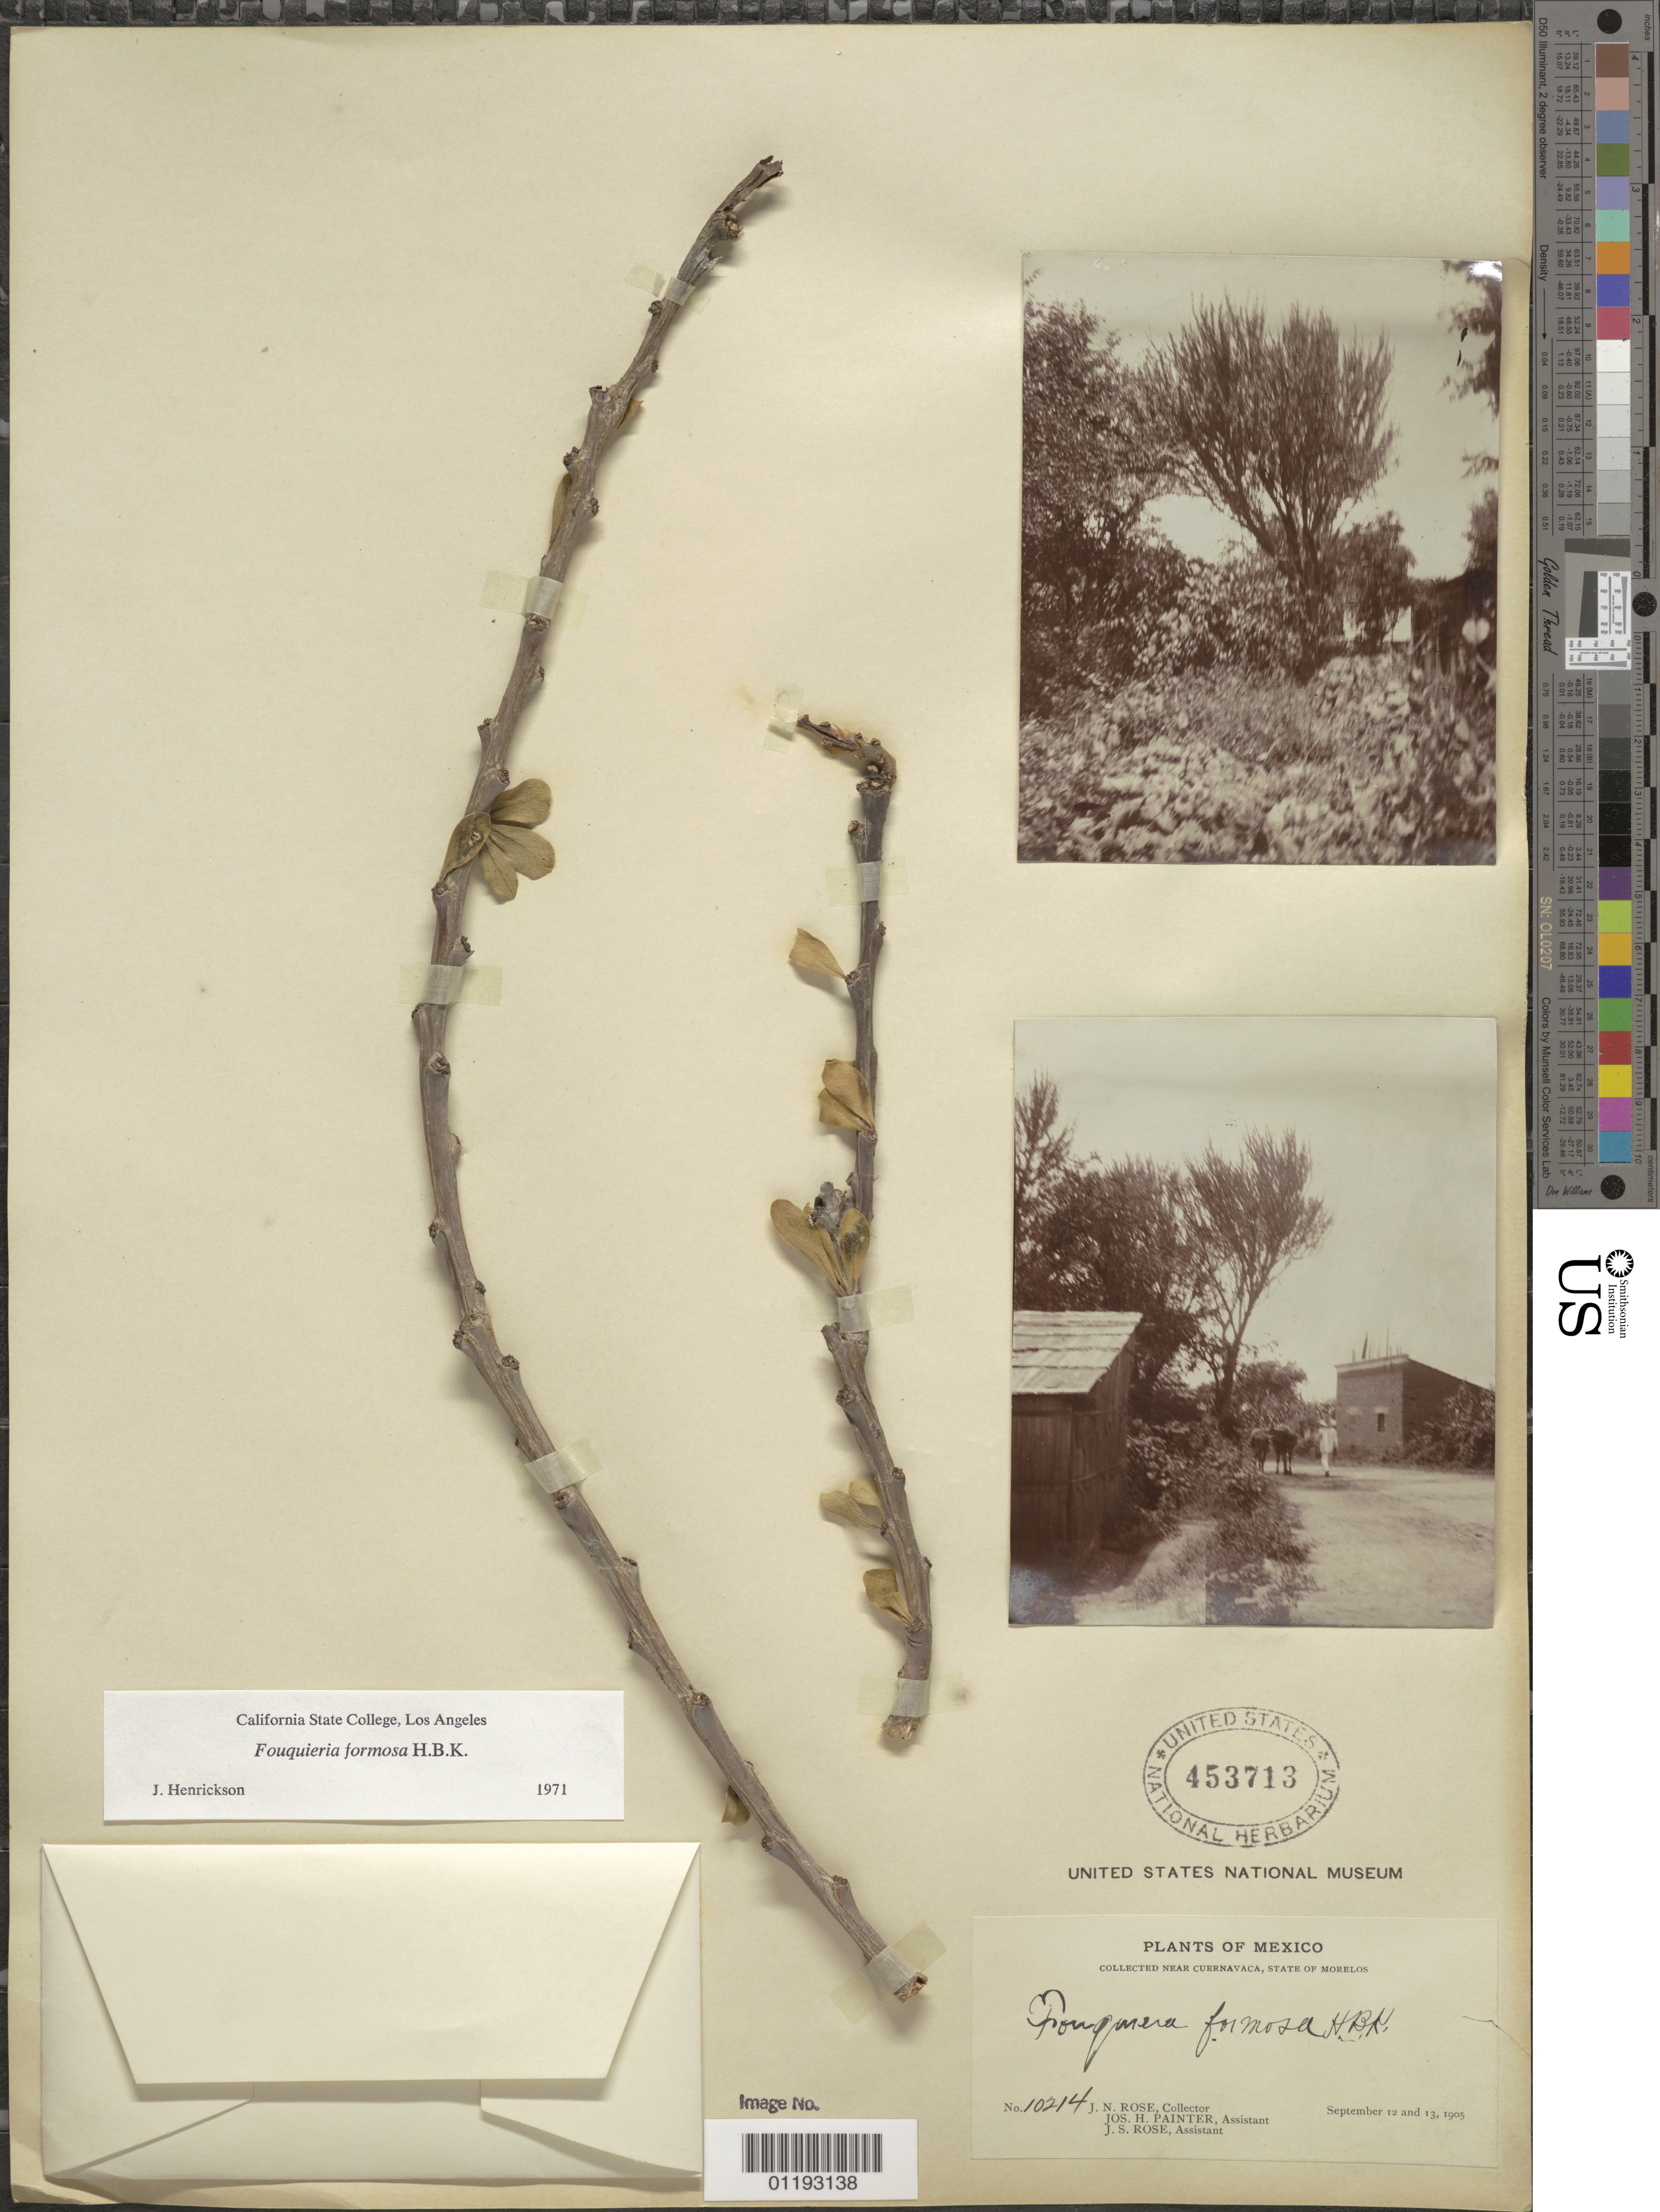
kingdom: Plantae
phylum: Tracheophyta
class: Magnoliopsida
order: Ericales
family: Fouquieriaceae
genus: Fouquieria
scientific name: Fouquieria formosa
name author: Kunth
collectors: J. N. Rose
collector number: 10214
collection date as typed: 12 Sep 1905 to 13 Sep 1905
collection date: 1905-09-12/1905-09-13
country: Mexico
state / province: Morelos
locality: Near Cuernavaca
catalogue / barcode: US 453713